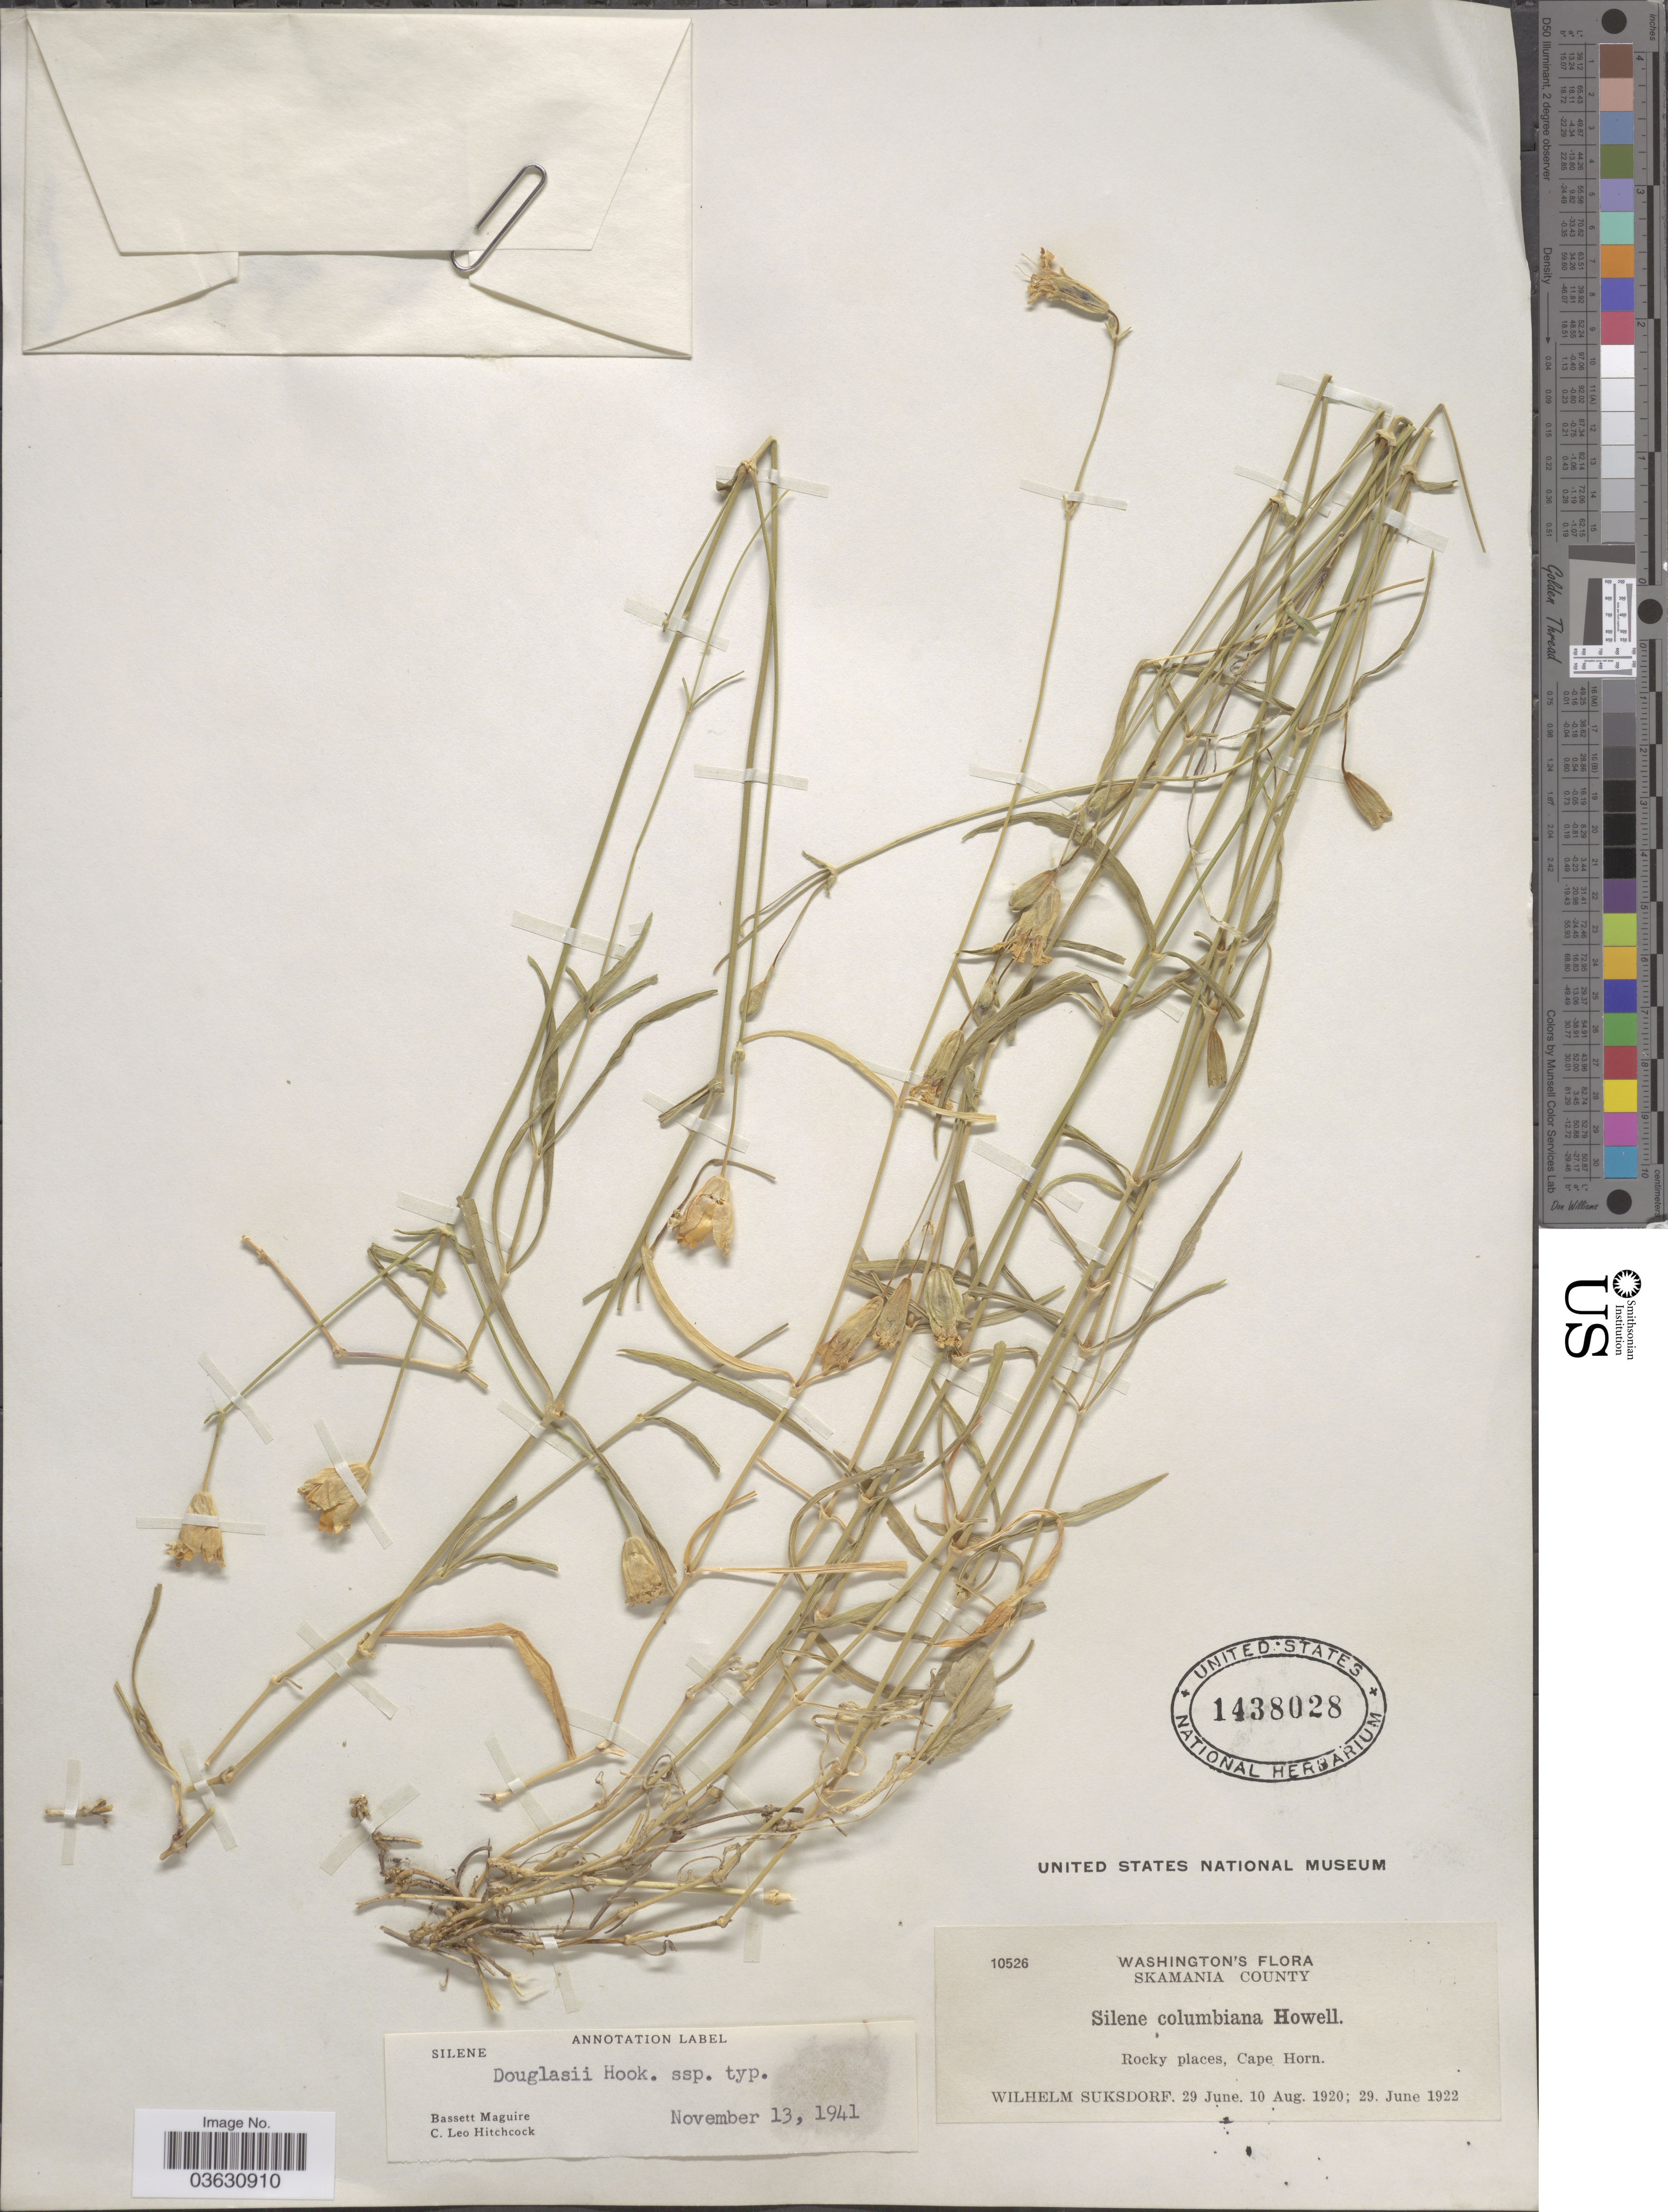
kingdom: Plantae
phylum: Tracheophyta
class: Magnoliopsida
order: Caryophyllales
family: Caryophyllaceae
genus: Silene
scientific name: Silene douglasii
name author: Hook.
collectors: W. N. Suksdorf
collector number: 10526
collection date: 1920-06-29/1922-06-29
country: United States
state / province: Washington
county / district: Skamania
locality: Skamania County. Rocky places, Cape Horn.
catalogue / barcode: US 1438028